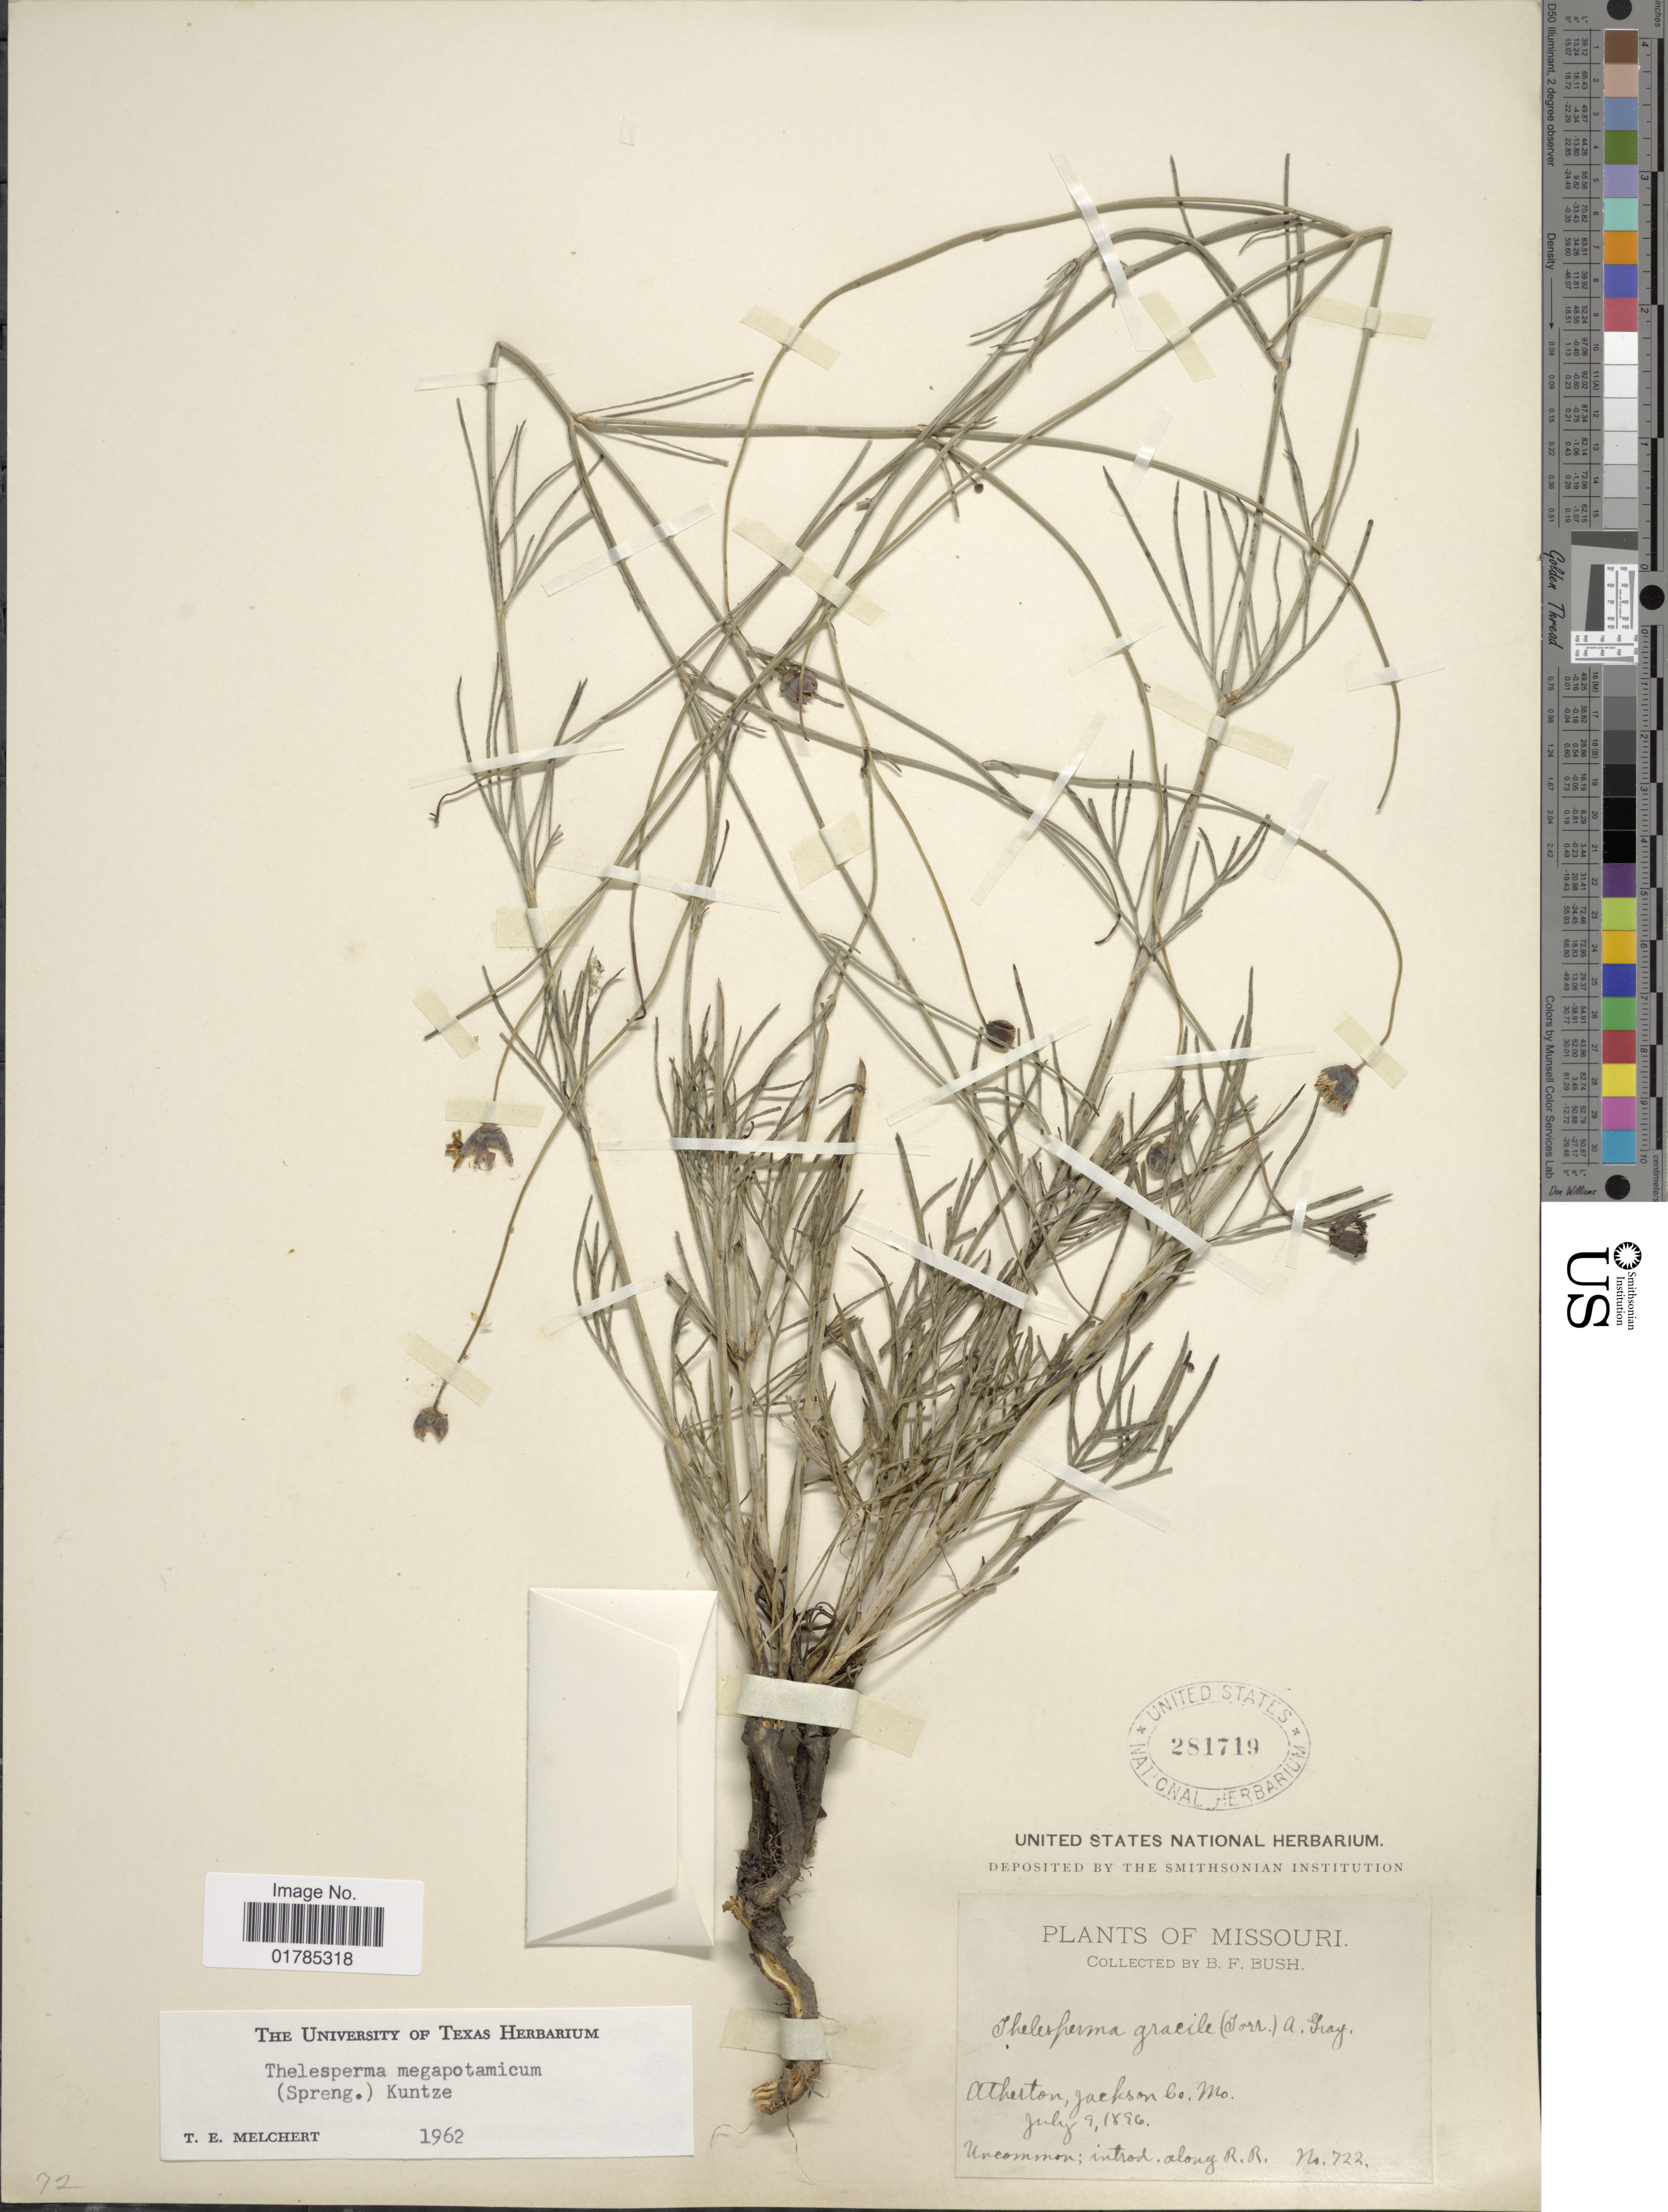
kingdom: Plantae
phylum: Tracheophyta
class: Magnoliopsida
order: Asterales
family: Asteraceae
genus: Thelesperma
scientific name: Thelesperma megapotamicum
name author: (Spreng.) Herter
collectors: B. F. Bush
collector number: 722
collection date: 1896-07-09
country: United States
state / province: Missouri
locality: Atherton, Jackon Co. Mo.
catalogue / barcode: US 281719